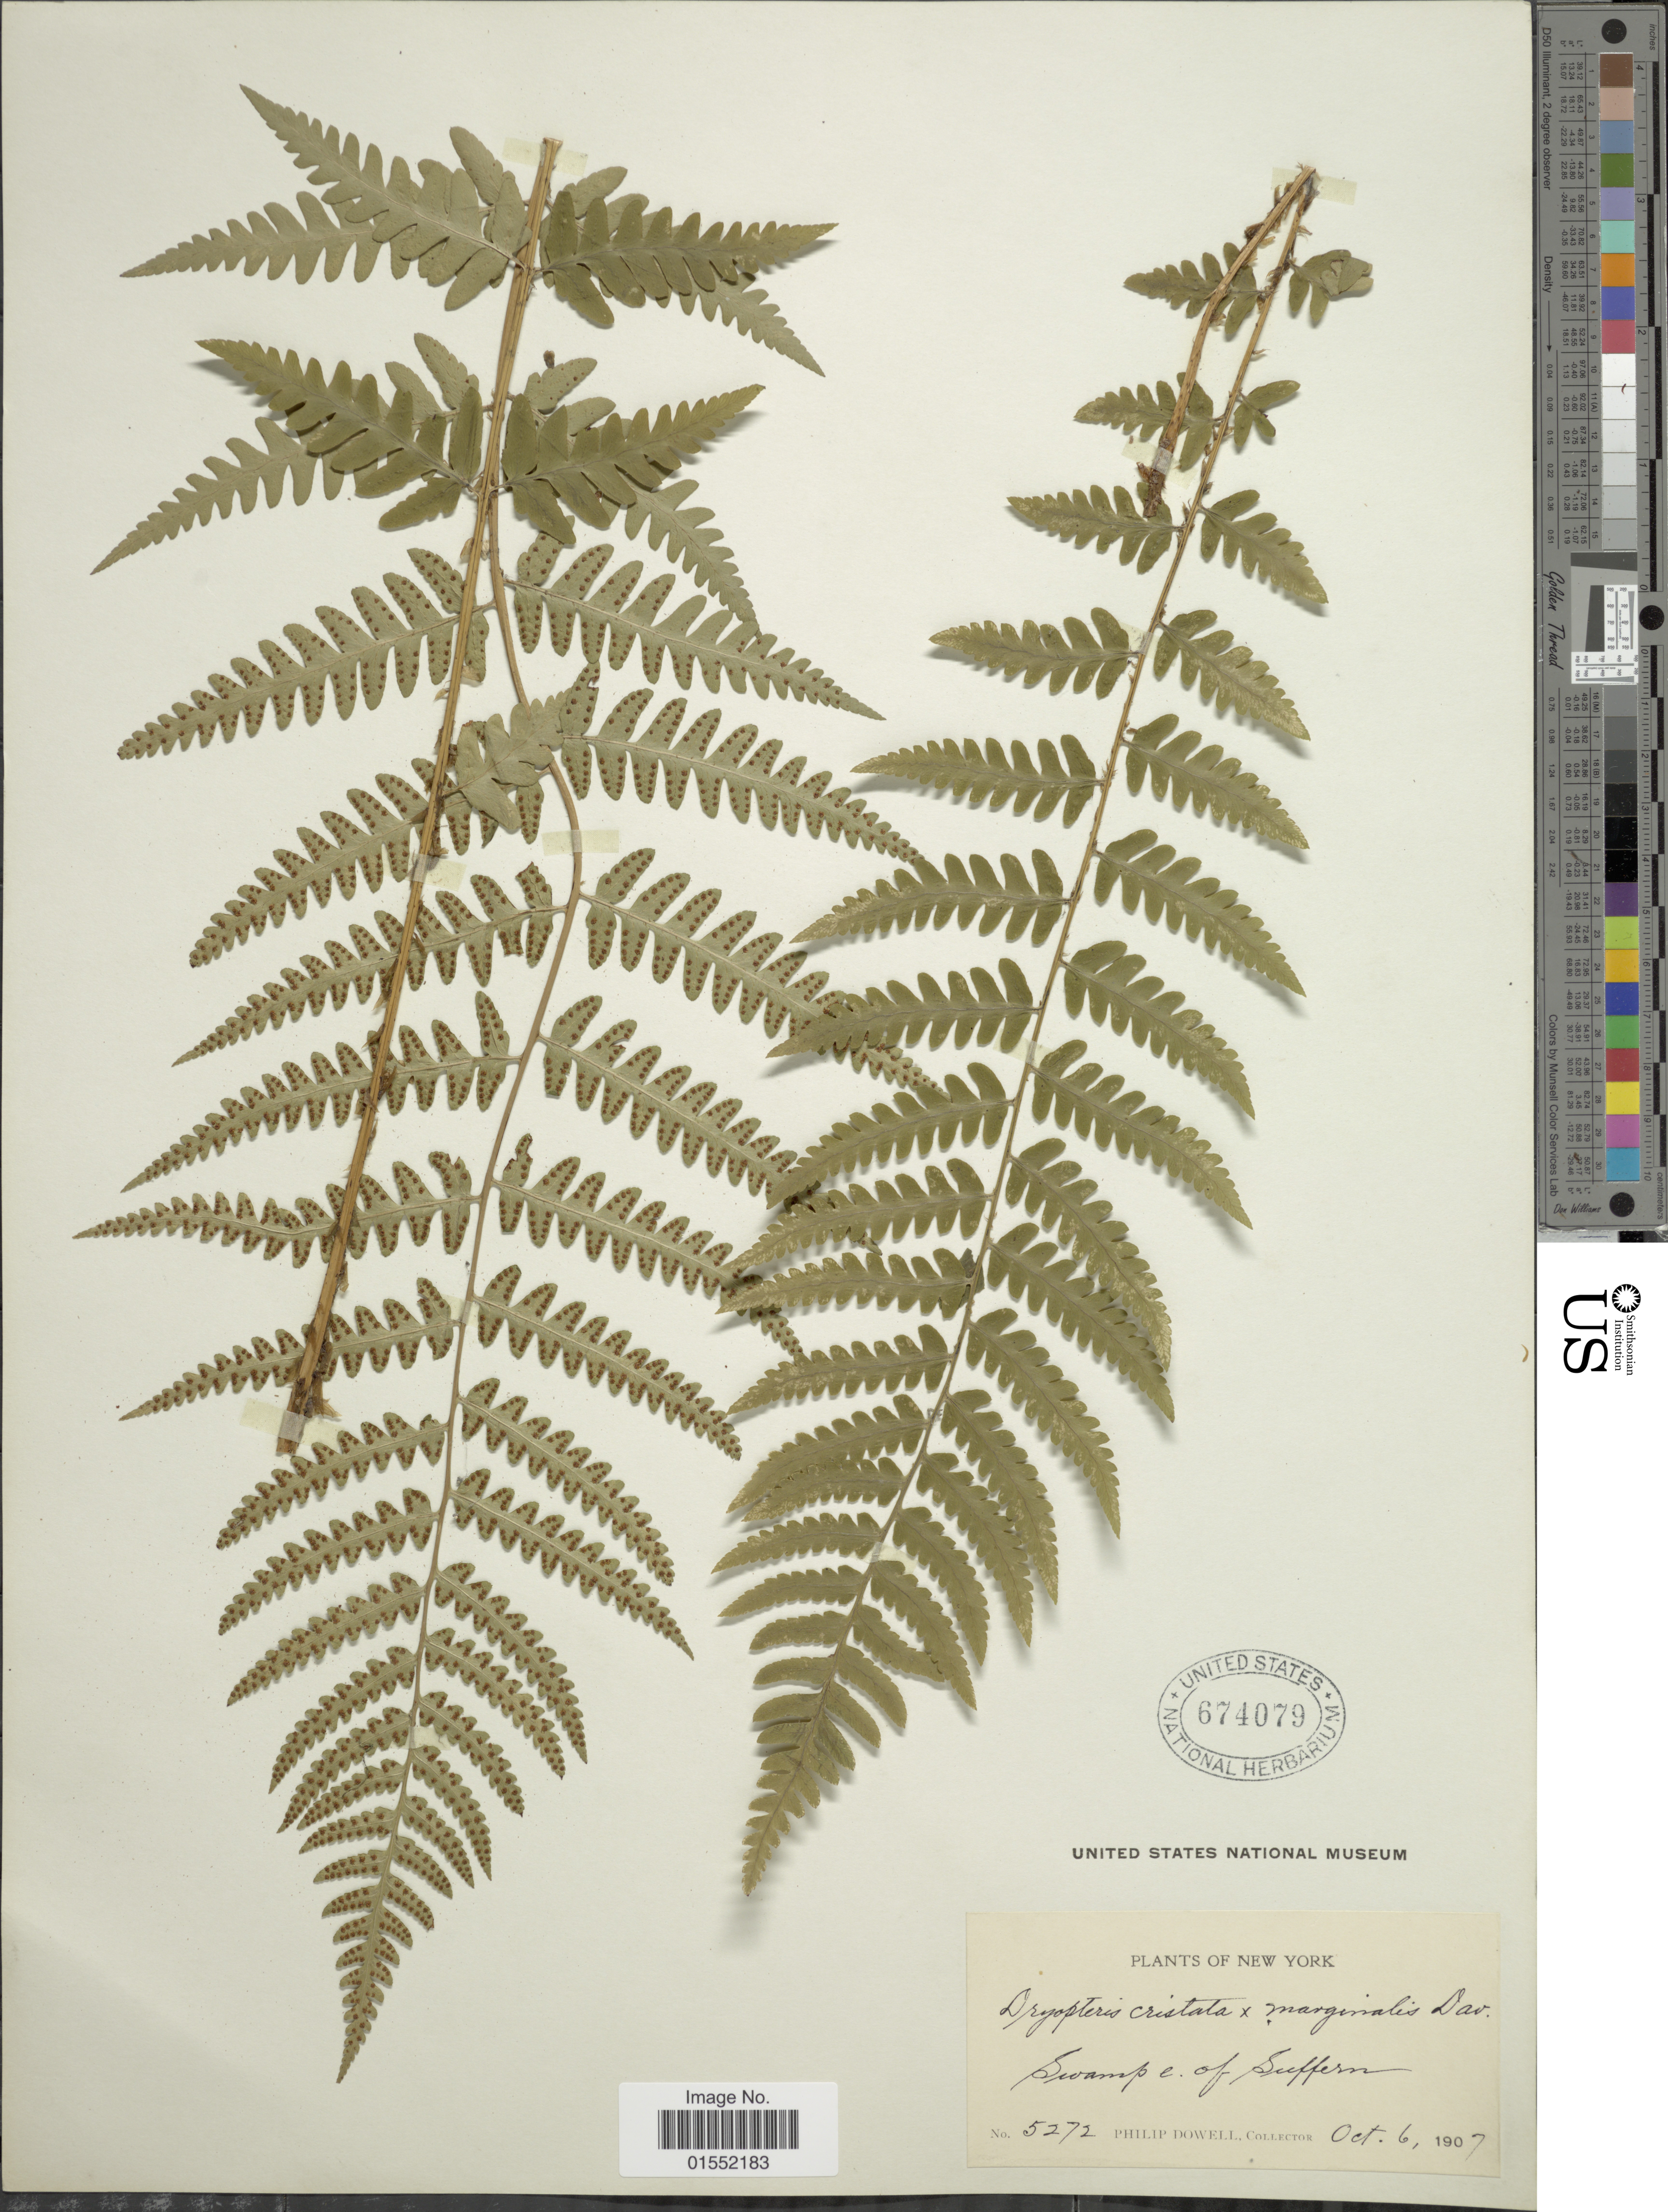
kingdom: Plantae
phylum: Tracheophyta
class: Polypodiopsida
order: Polypodiales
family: Dryopteridaceae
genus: Dryopteris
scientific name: Dryopteris x slossoniae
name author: Wherry ex Lellinger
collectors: P. Dowell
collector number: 5272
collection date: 1907-10-06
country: United States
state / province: New York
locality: Swamp e. of Suffern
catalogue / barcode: US 674079